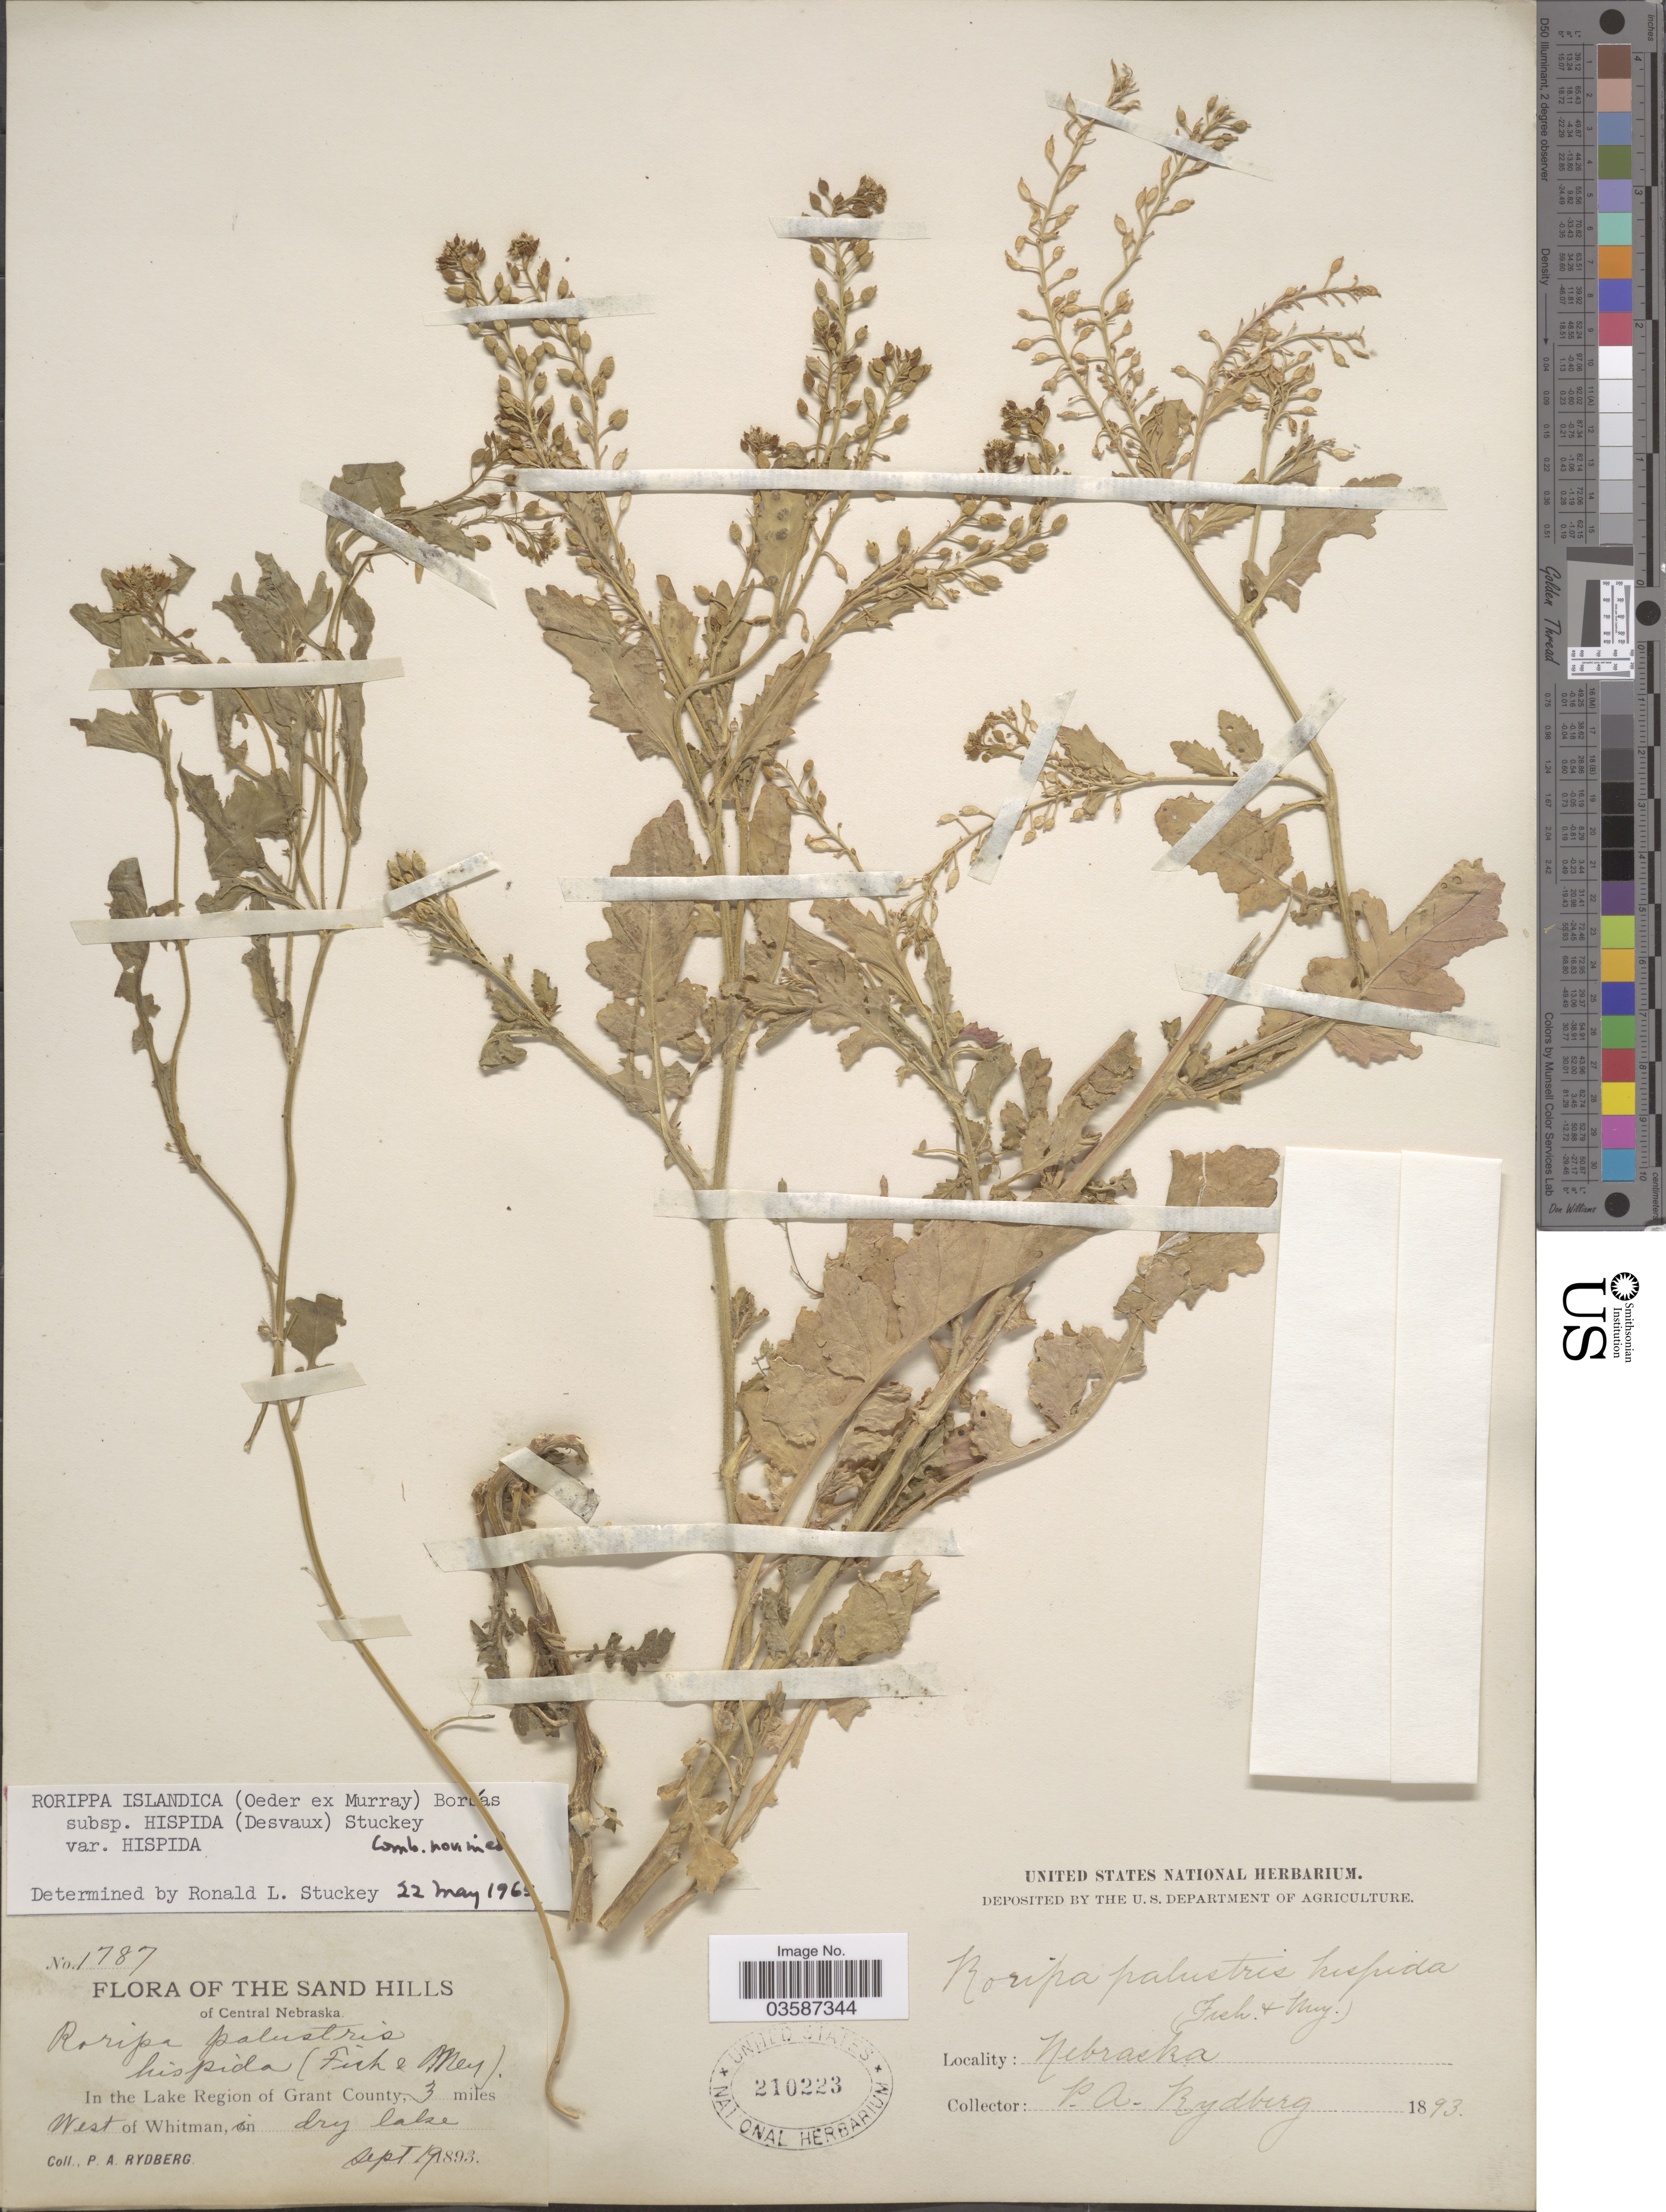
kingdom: Plantae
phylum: Tracheophyta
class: Magnoliopsida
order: Brassicales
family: Brassicaceae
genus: Rorippa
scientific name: Rorippa islandica var. hispida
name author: (Desv.) Butters & Abbe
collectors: P. A. Rydberg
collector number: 1787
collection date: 1893-09-19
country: United States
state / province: Nebraska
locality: The Sand Hills of Central Nebraska. In the Lake Region of Grant County, 3 miles west of Whitman, in dry lake.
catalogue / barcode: US 210223